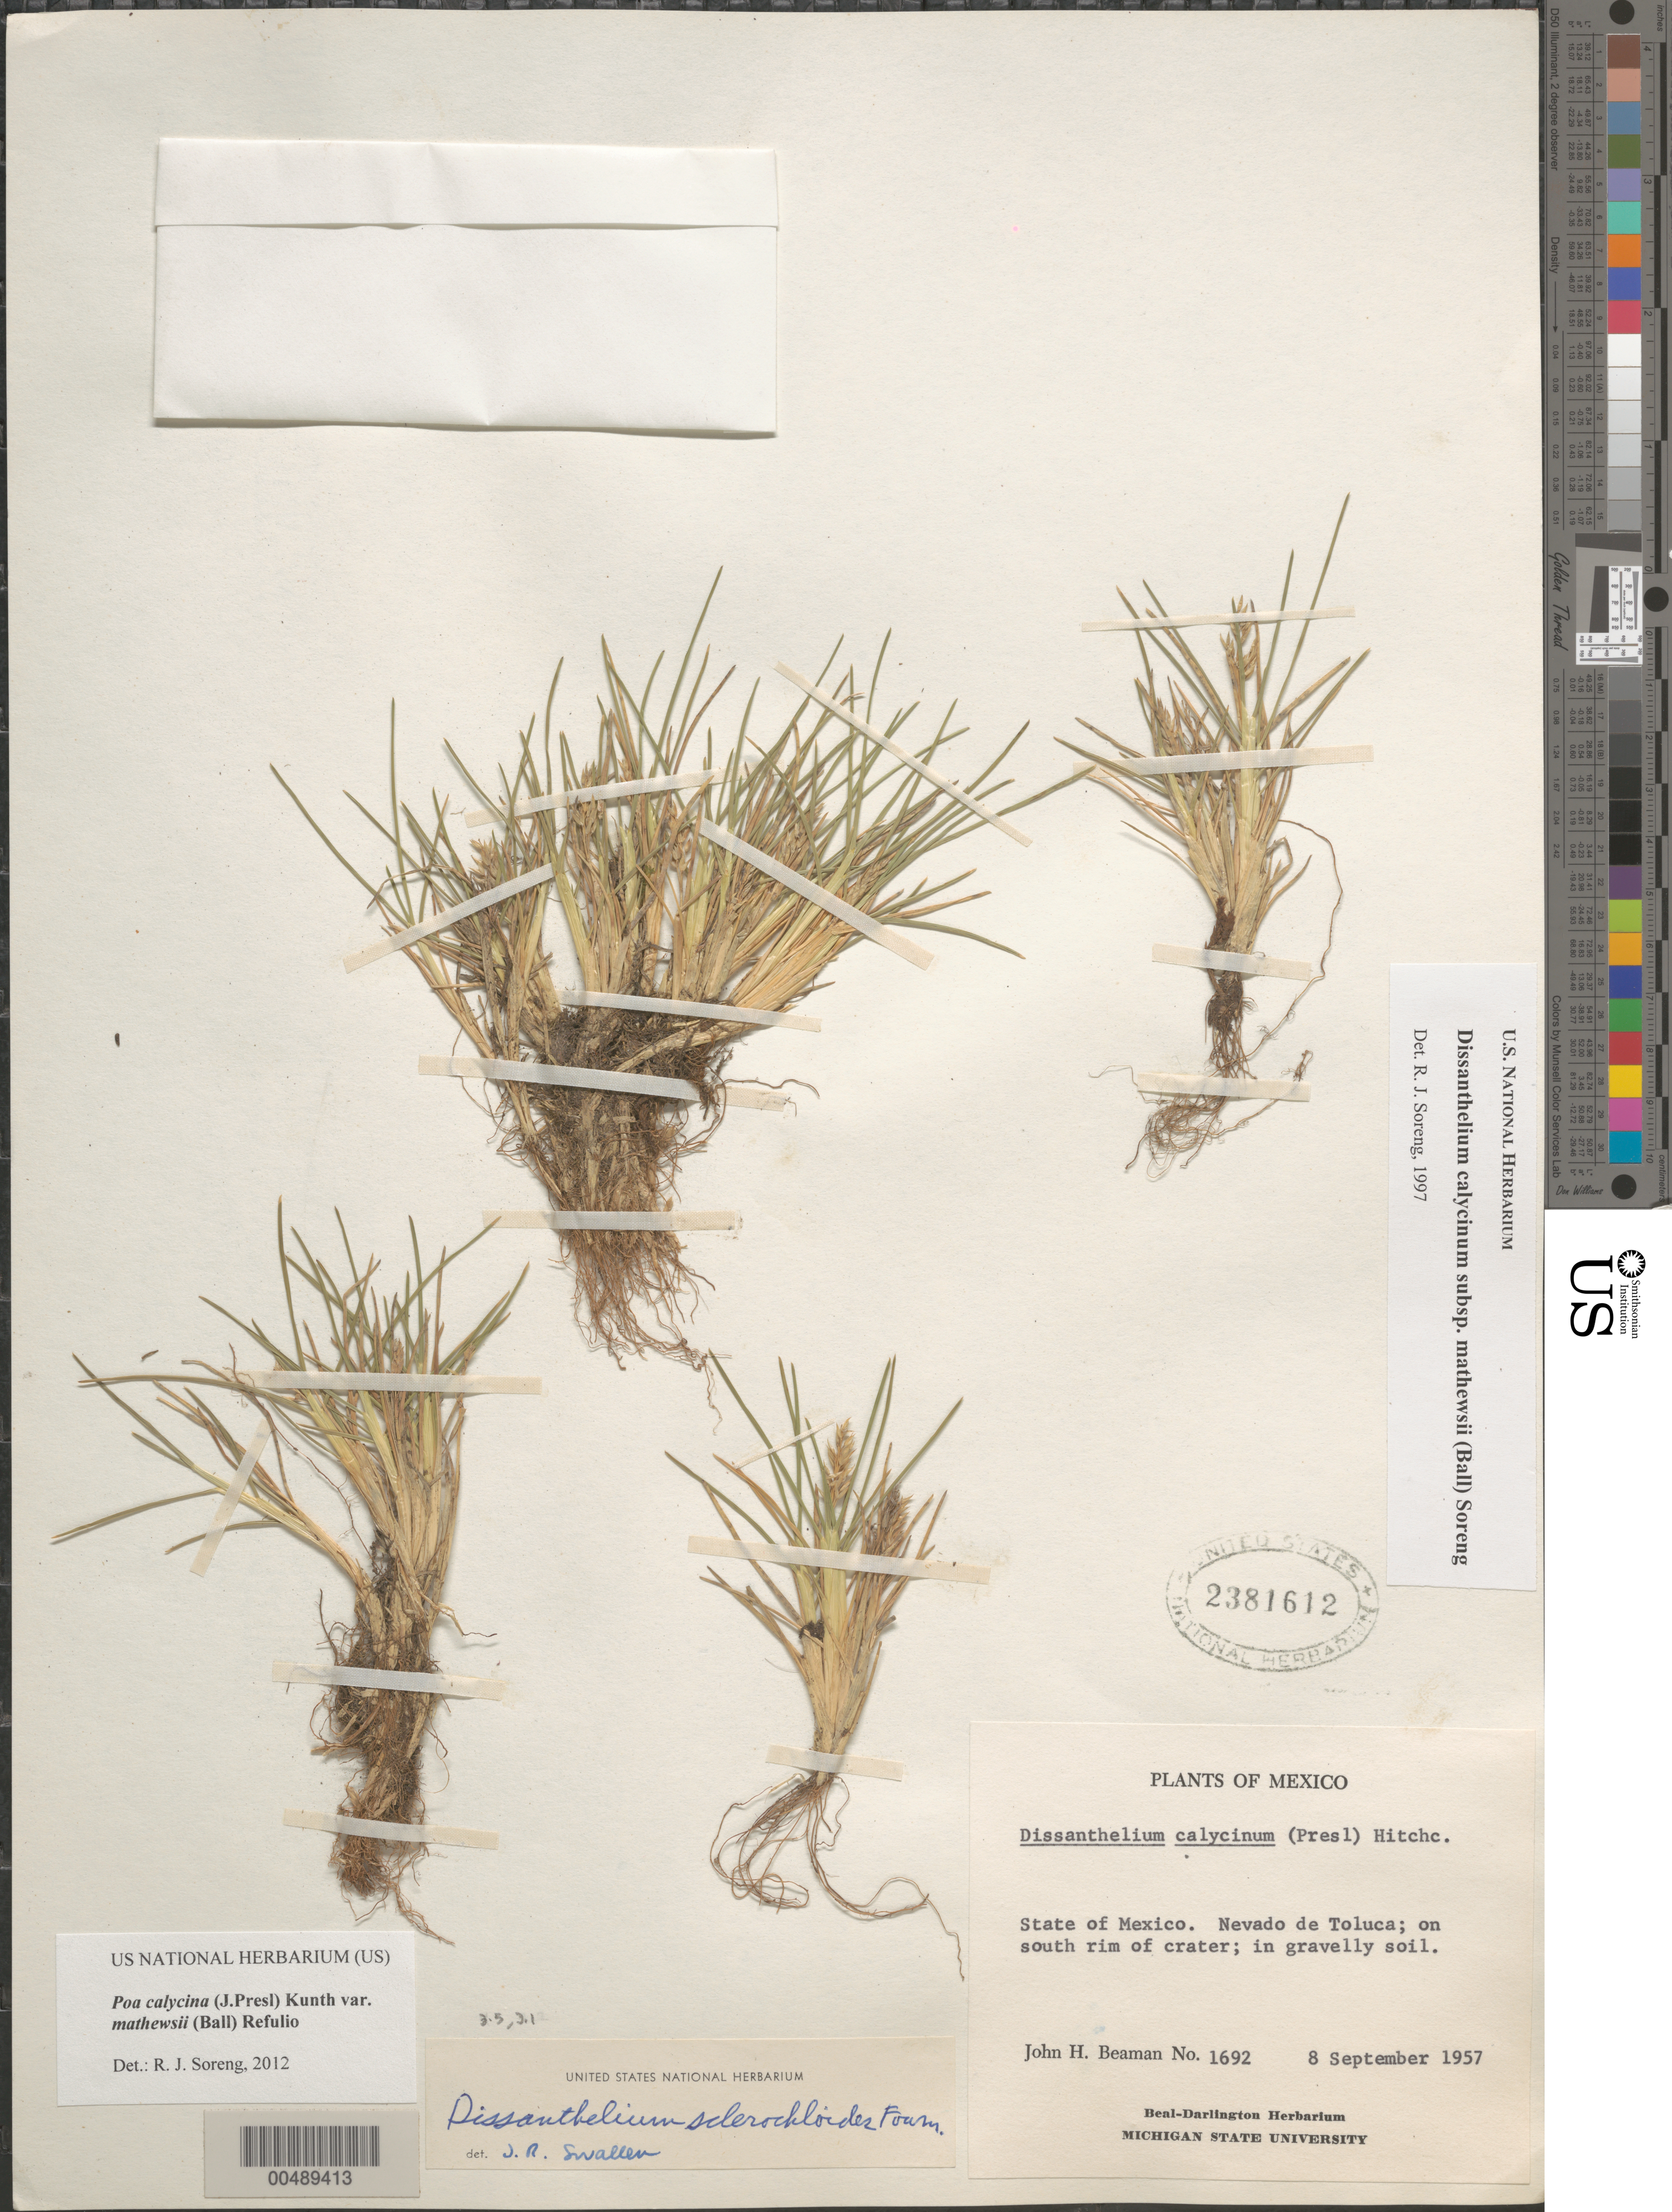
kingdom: Plantae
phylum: Tracheophyta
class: Liliopsida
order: Poales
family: Poaceae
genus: Poa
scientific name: Poa calycina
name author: (J. Presl) Kunth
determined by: Soreng, Robert J., Research Associate (BOT), Smithsonian Institution - National Museum of Natural History (UNITED STATES)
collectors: J. H. Beaman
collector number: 1692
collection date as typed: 8 Sep 1957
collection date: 1957-09-08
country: Mexico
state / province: México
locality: Nevado de Toluca, on S rim of crater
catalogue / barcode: US 2381612